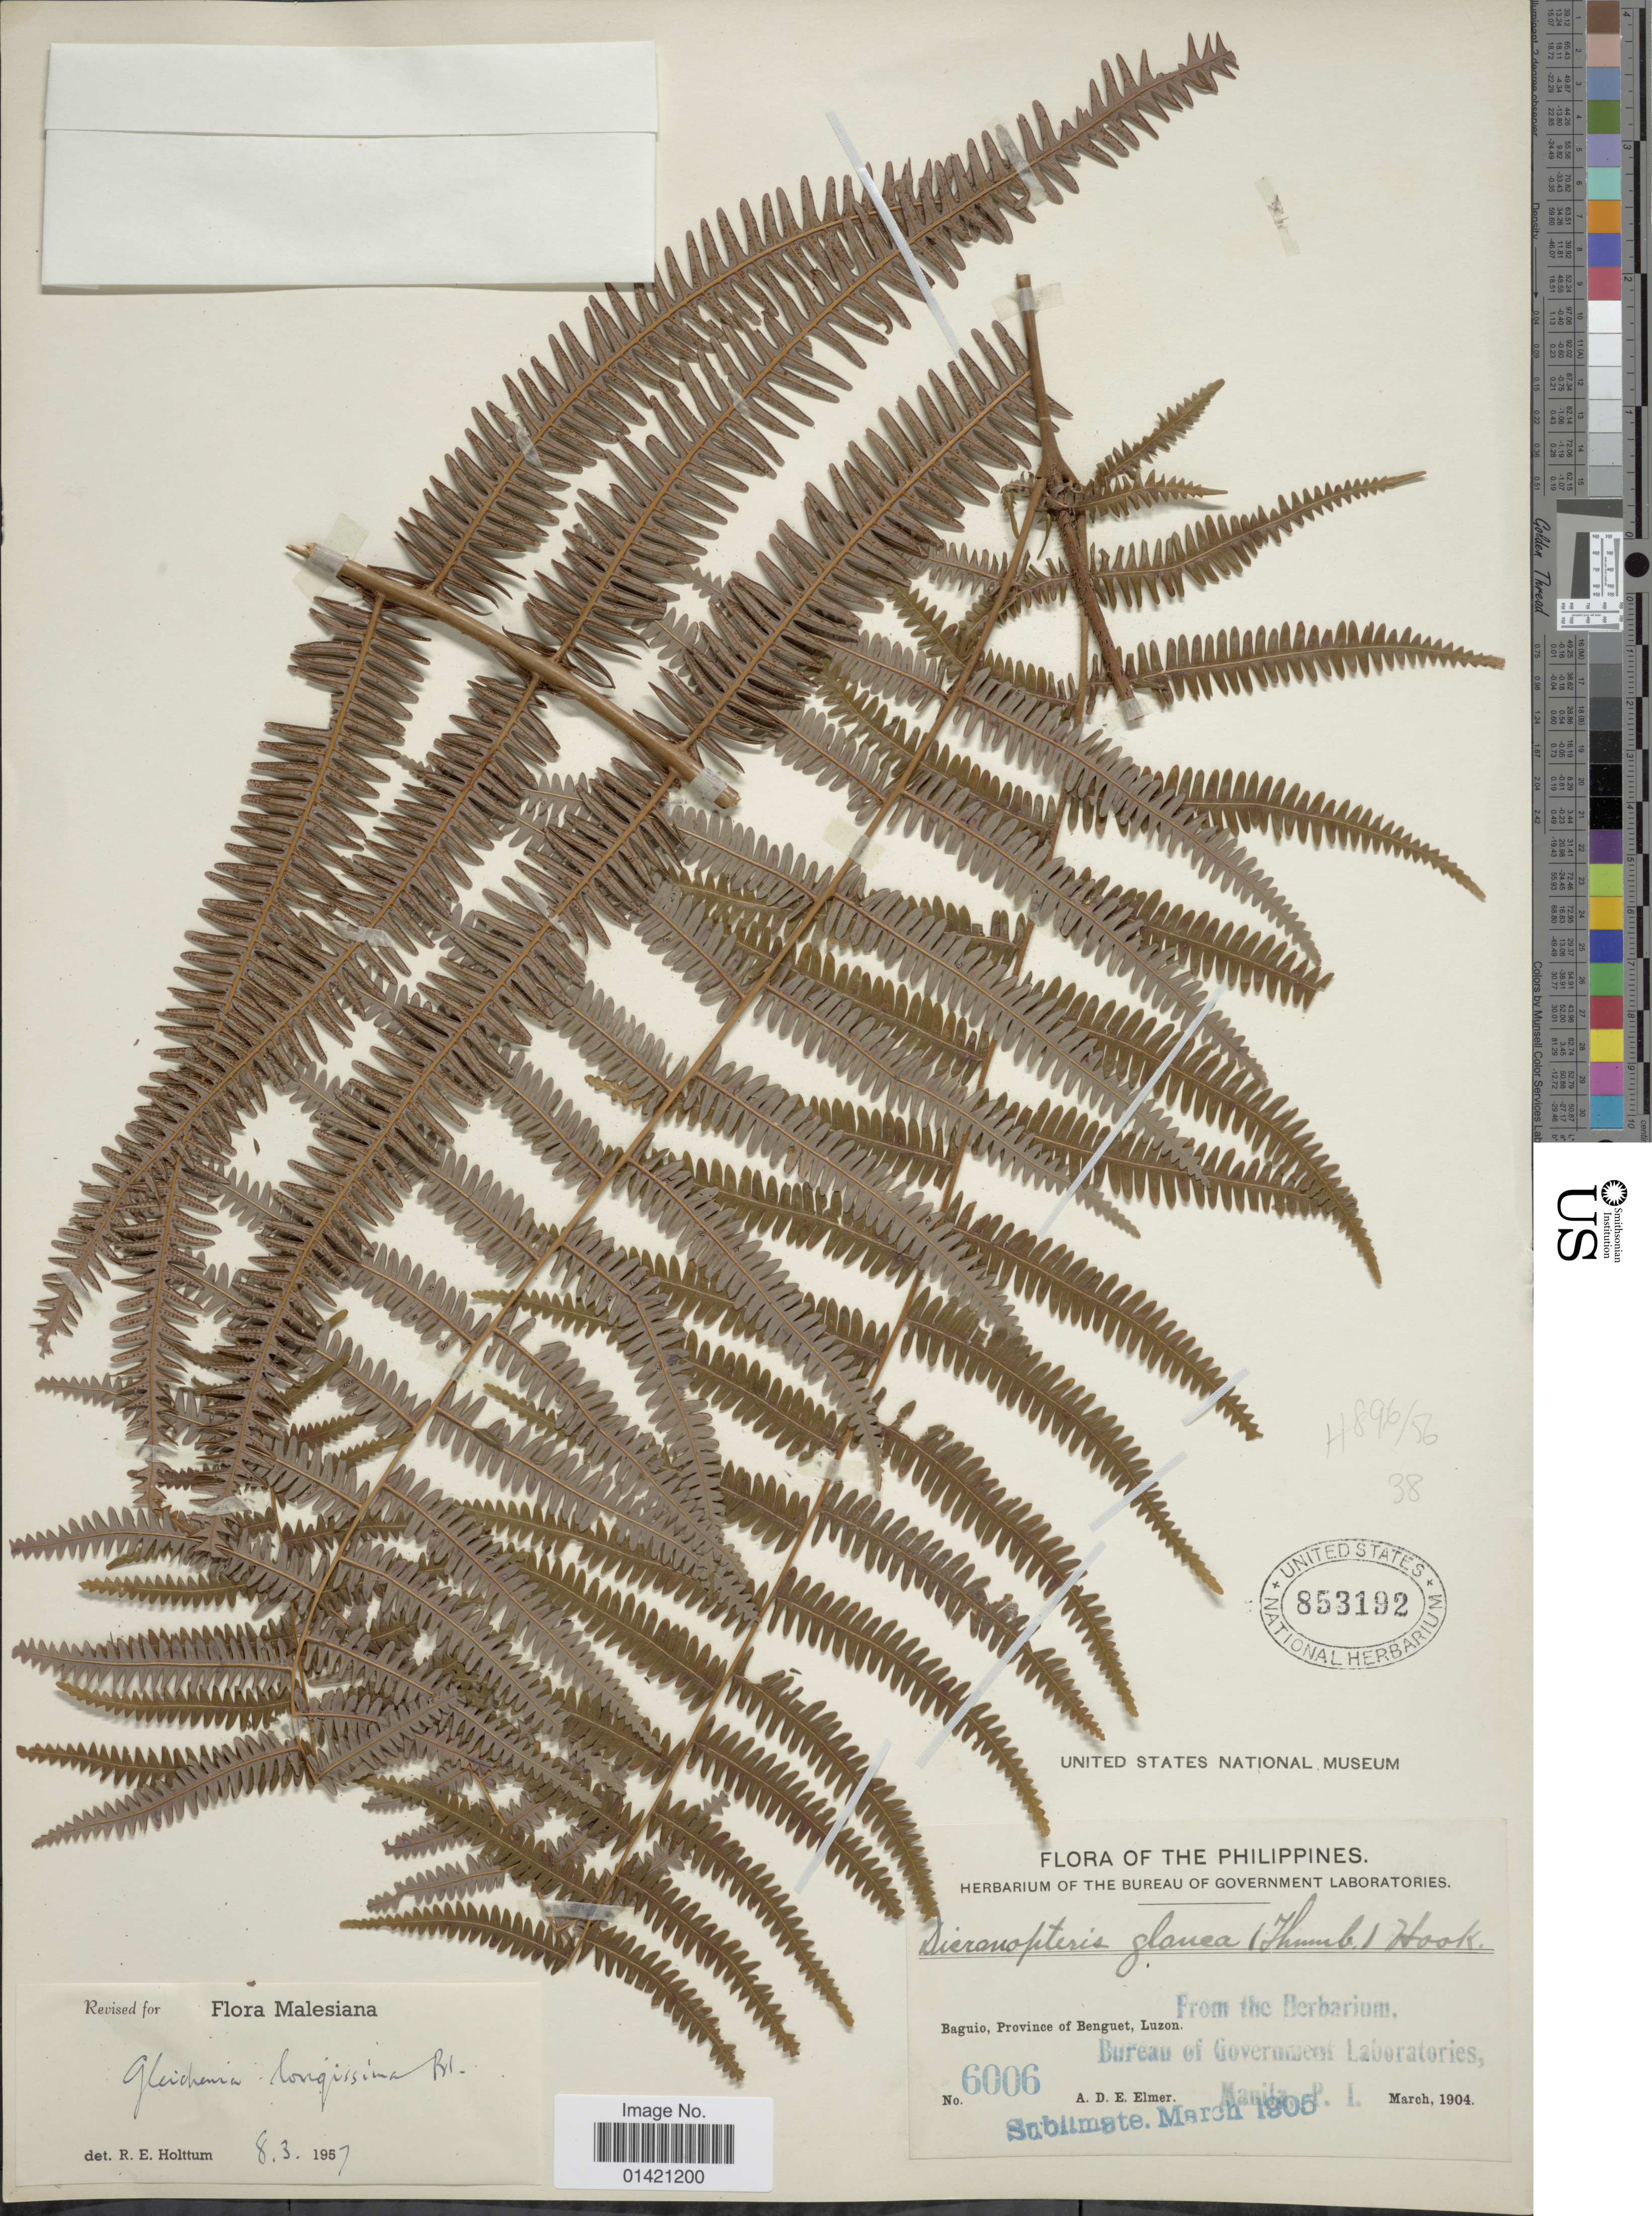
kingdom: Plantae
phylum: Tracheophyta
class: Polypodiopsida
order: Gleicheniales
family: Gleicheniaceae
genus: Diplopterygium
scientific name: Diplopterygium longissimum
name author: (Blume) Nakai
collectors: A. D. E. Elmer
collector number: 6006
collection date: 1904-03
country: Philippines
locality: Baguio, Province of Benguet, Luzon.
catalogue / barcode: US 853192